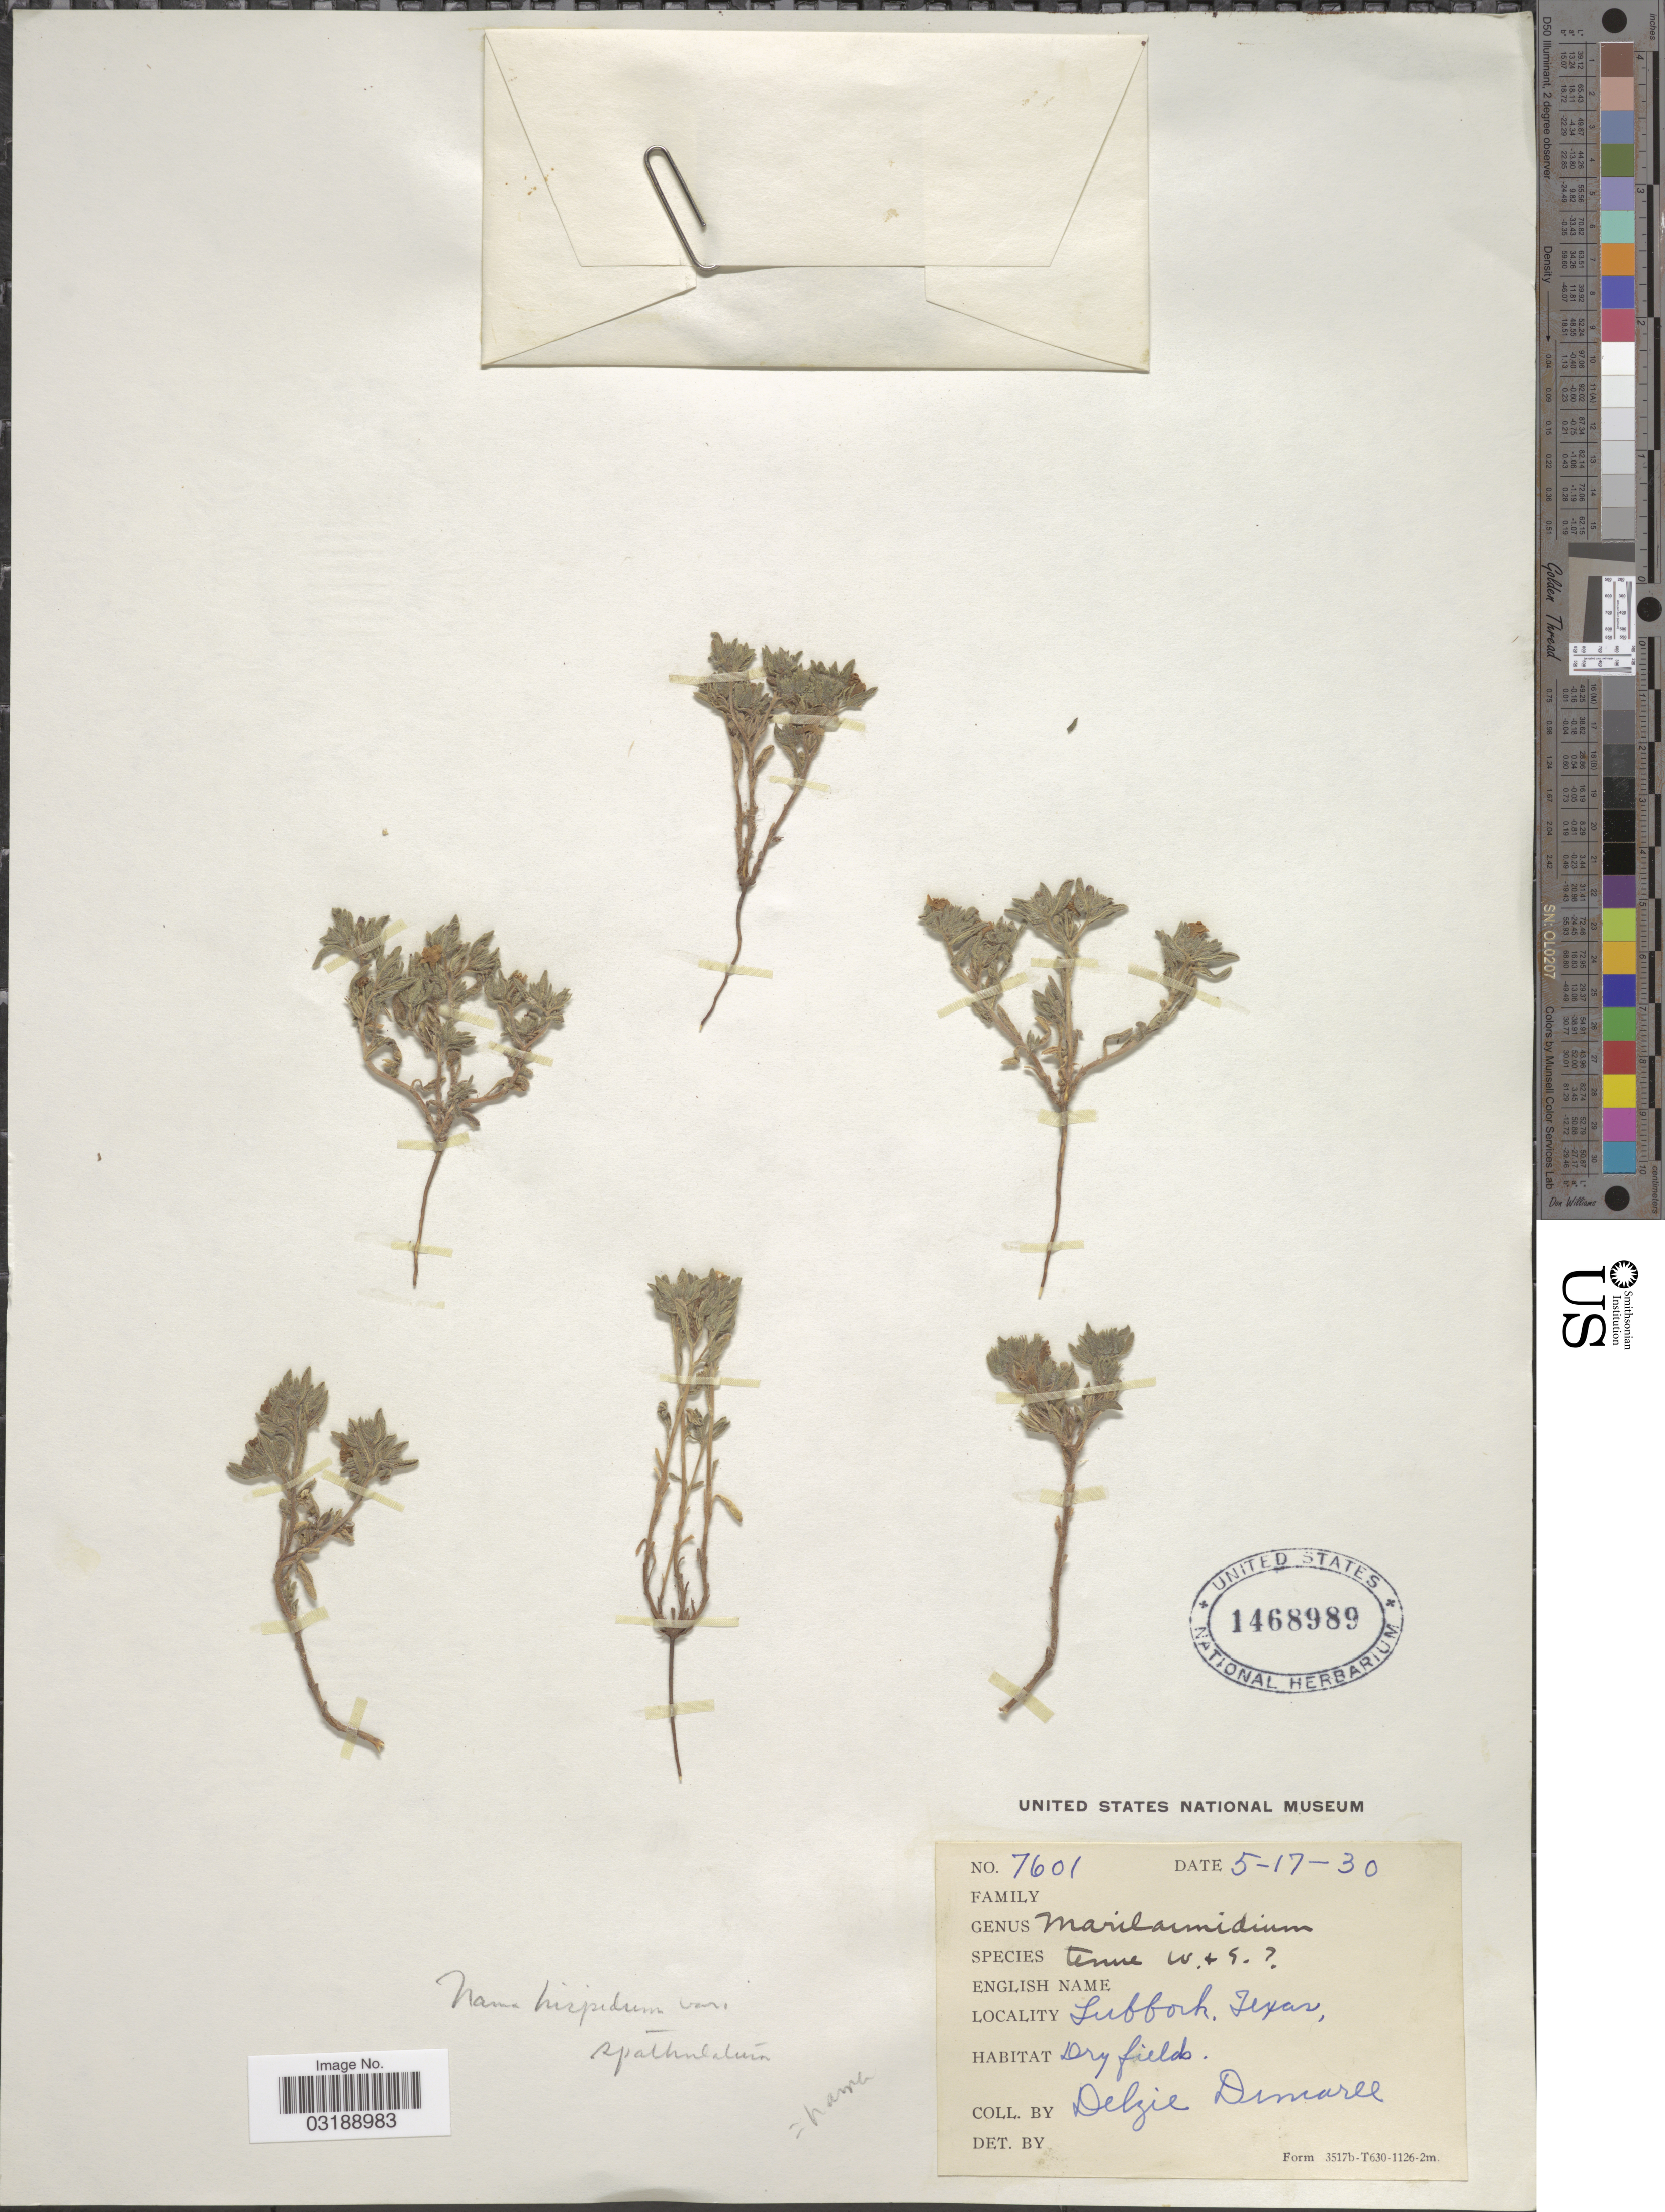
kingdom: Plantae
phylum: Tracheophyta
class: Magnoliopsida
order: Boraginales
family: Namaceae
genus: Nama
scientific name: Nama hispida var. spathulatum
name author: (Torr.) C.L. Hitchc.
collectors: D. Demaree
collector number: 7601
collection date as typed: Transcribed d/m/y: 17/5/30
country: United States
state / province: Texas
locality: Lubbock.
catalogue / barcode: US 1468989